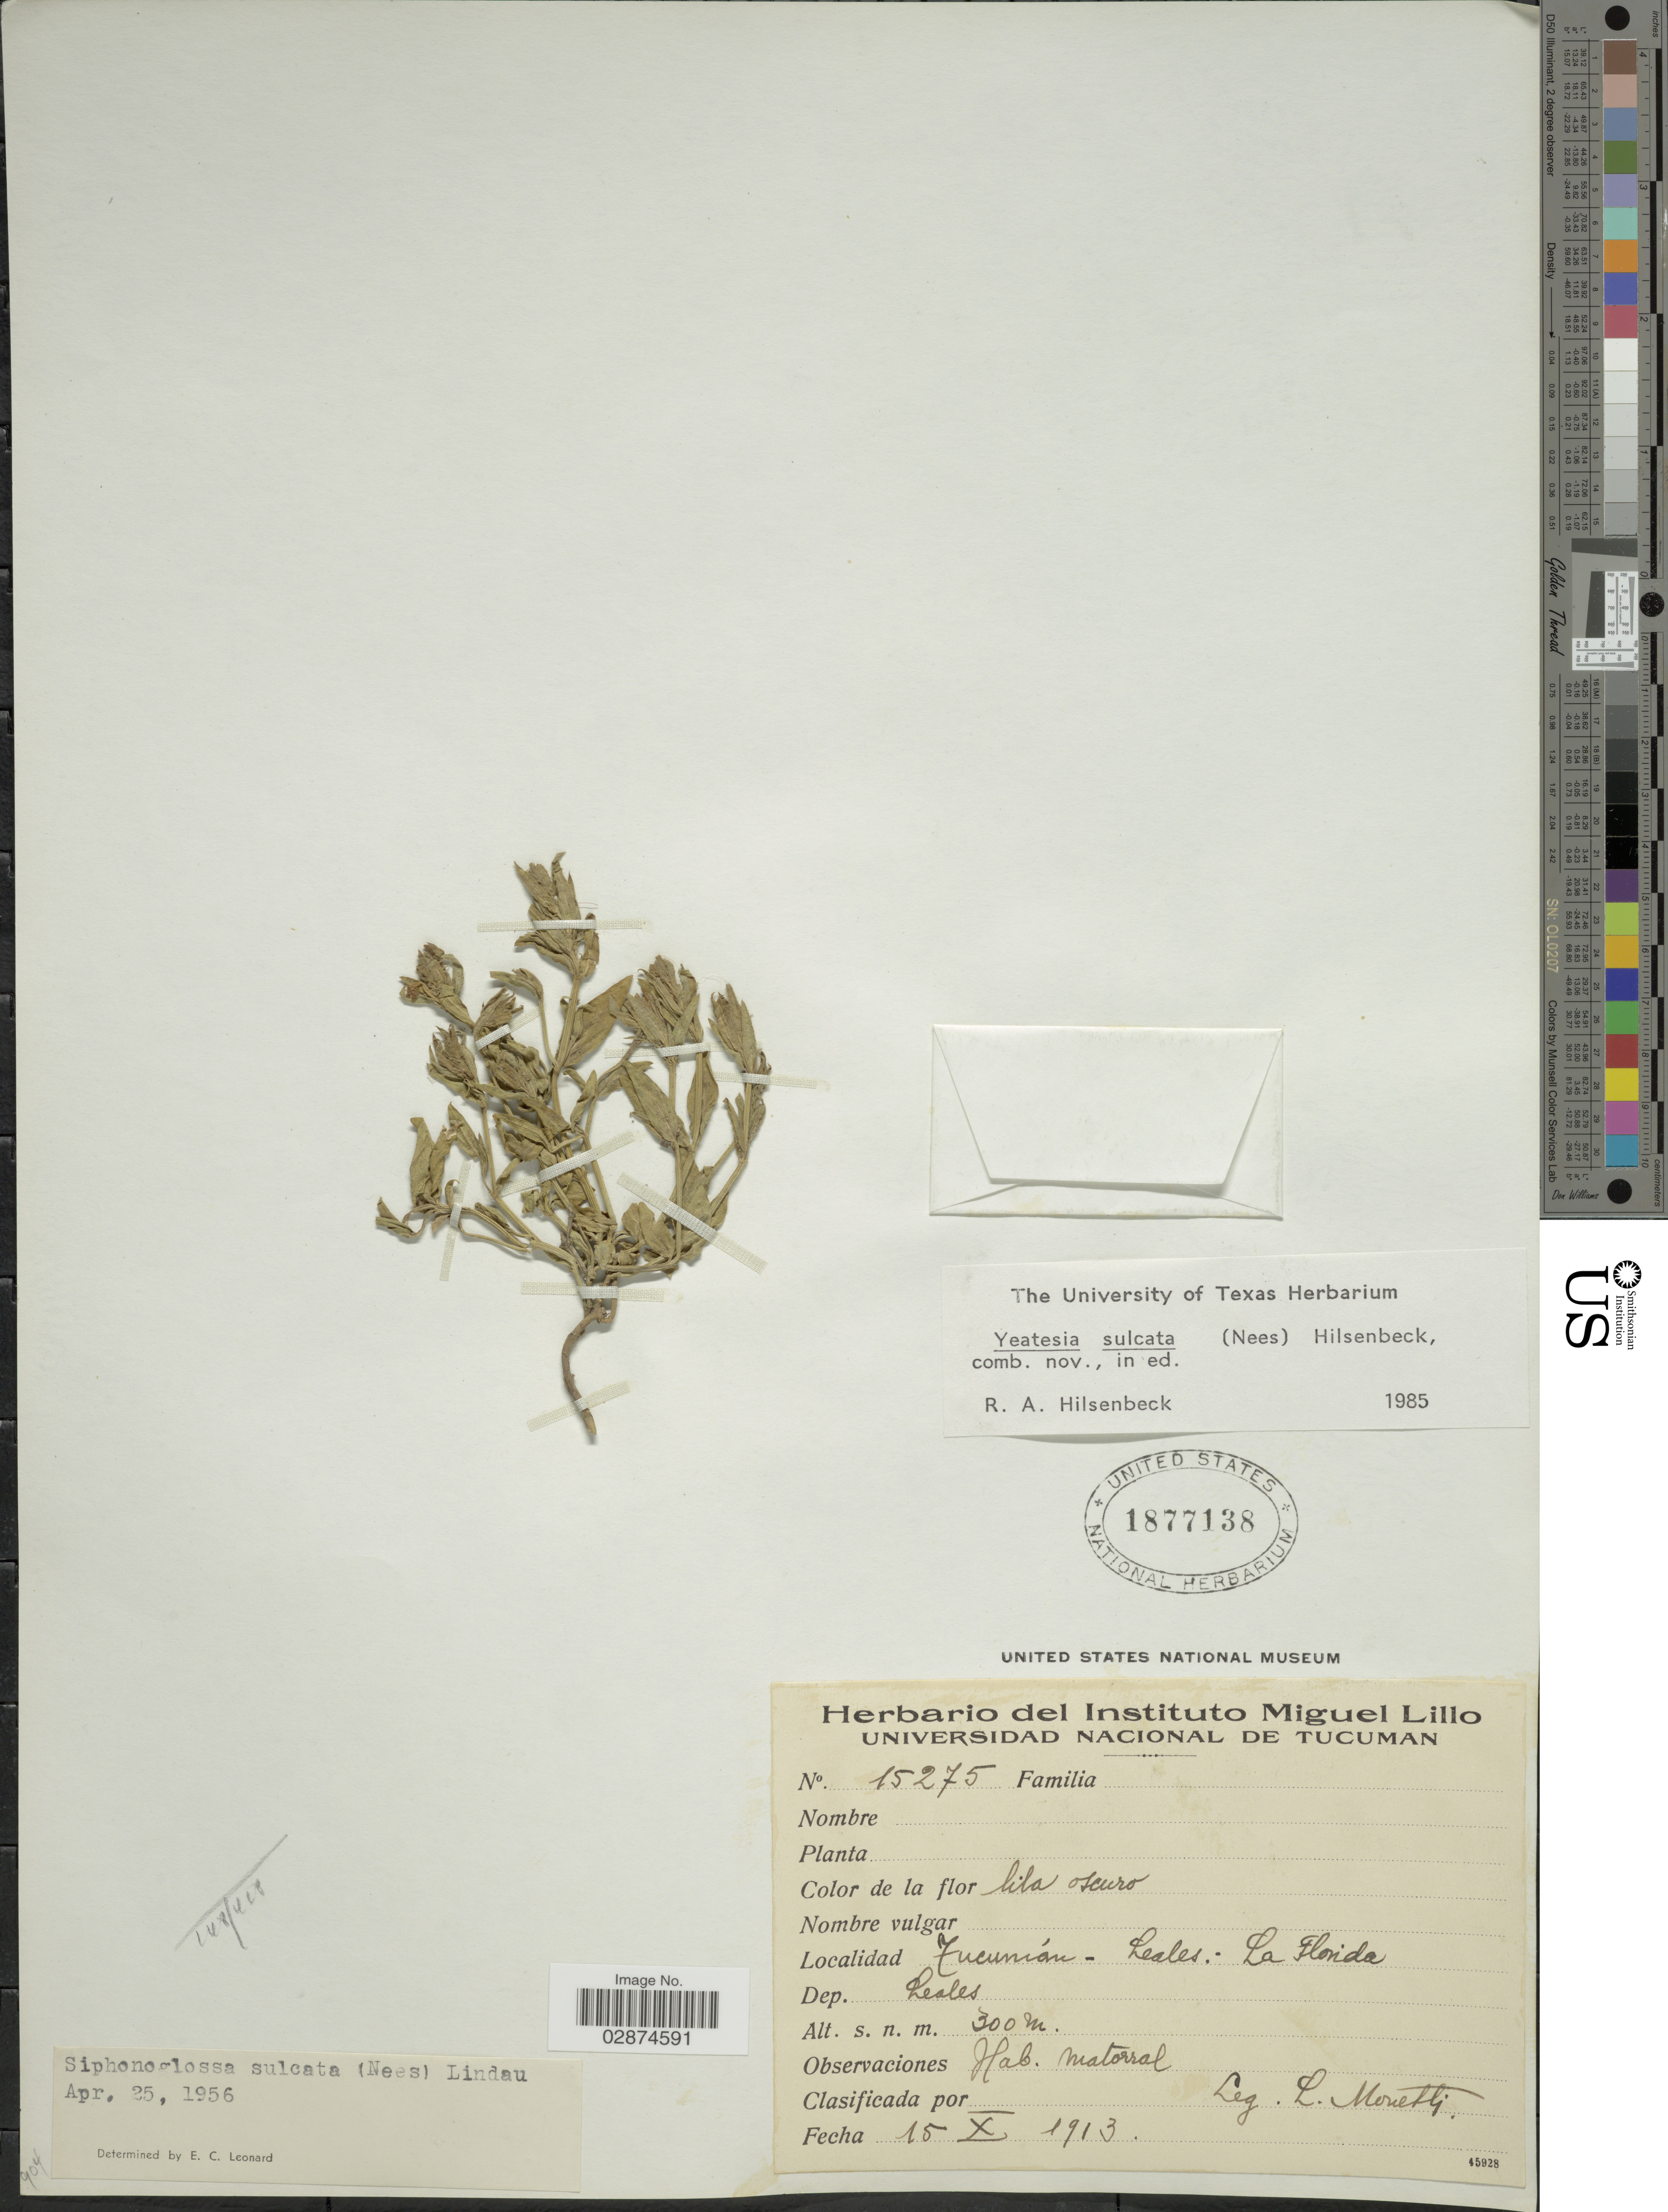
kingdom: Plantae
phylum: Tracheophyta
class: Magnoliopsida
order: Lamiales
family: Acanthaceae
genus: Yeatesia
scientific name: Yeatesia sulcata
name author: (Nees) Hilsenb.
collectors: L. Monetti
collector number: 15275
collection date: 1913-10-15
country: Argentina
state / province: Tucuman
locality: Leales: La Florida. Dep. Leales.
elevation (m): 300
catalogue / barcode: US 1877138